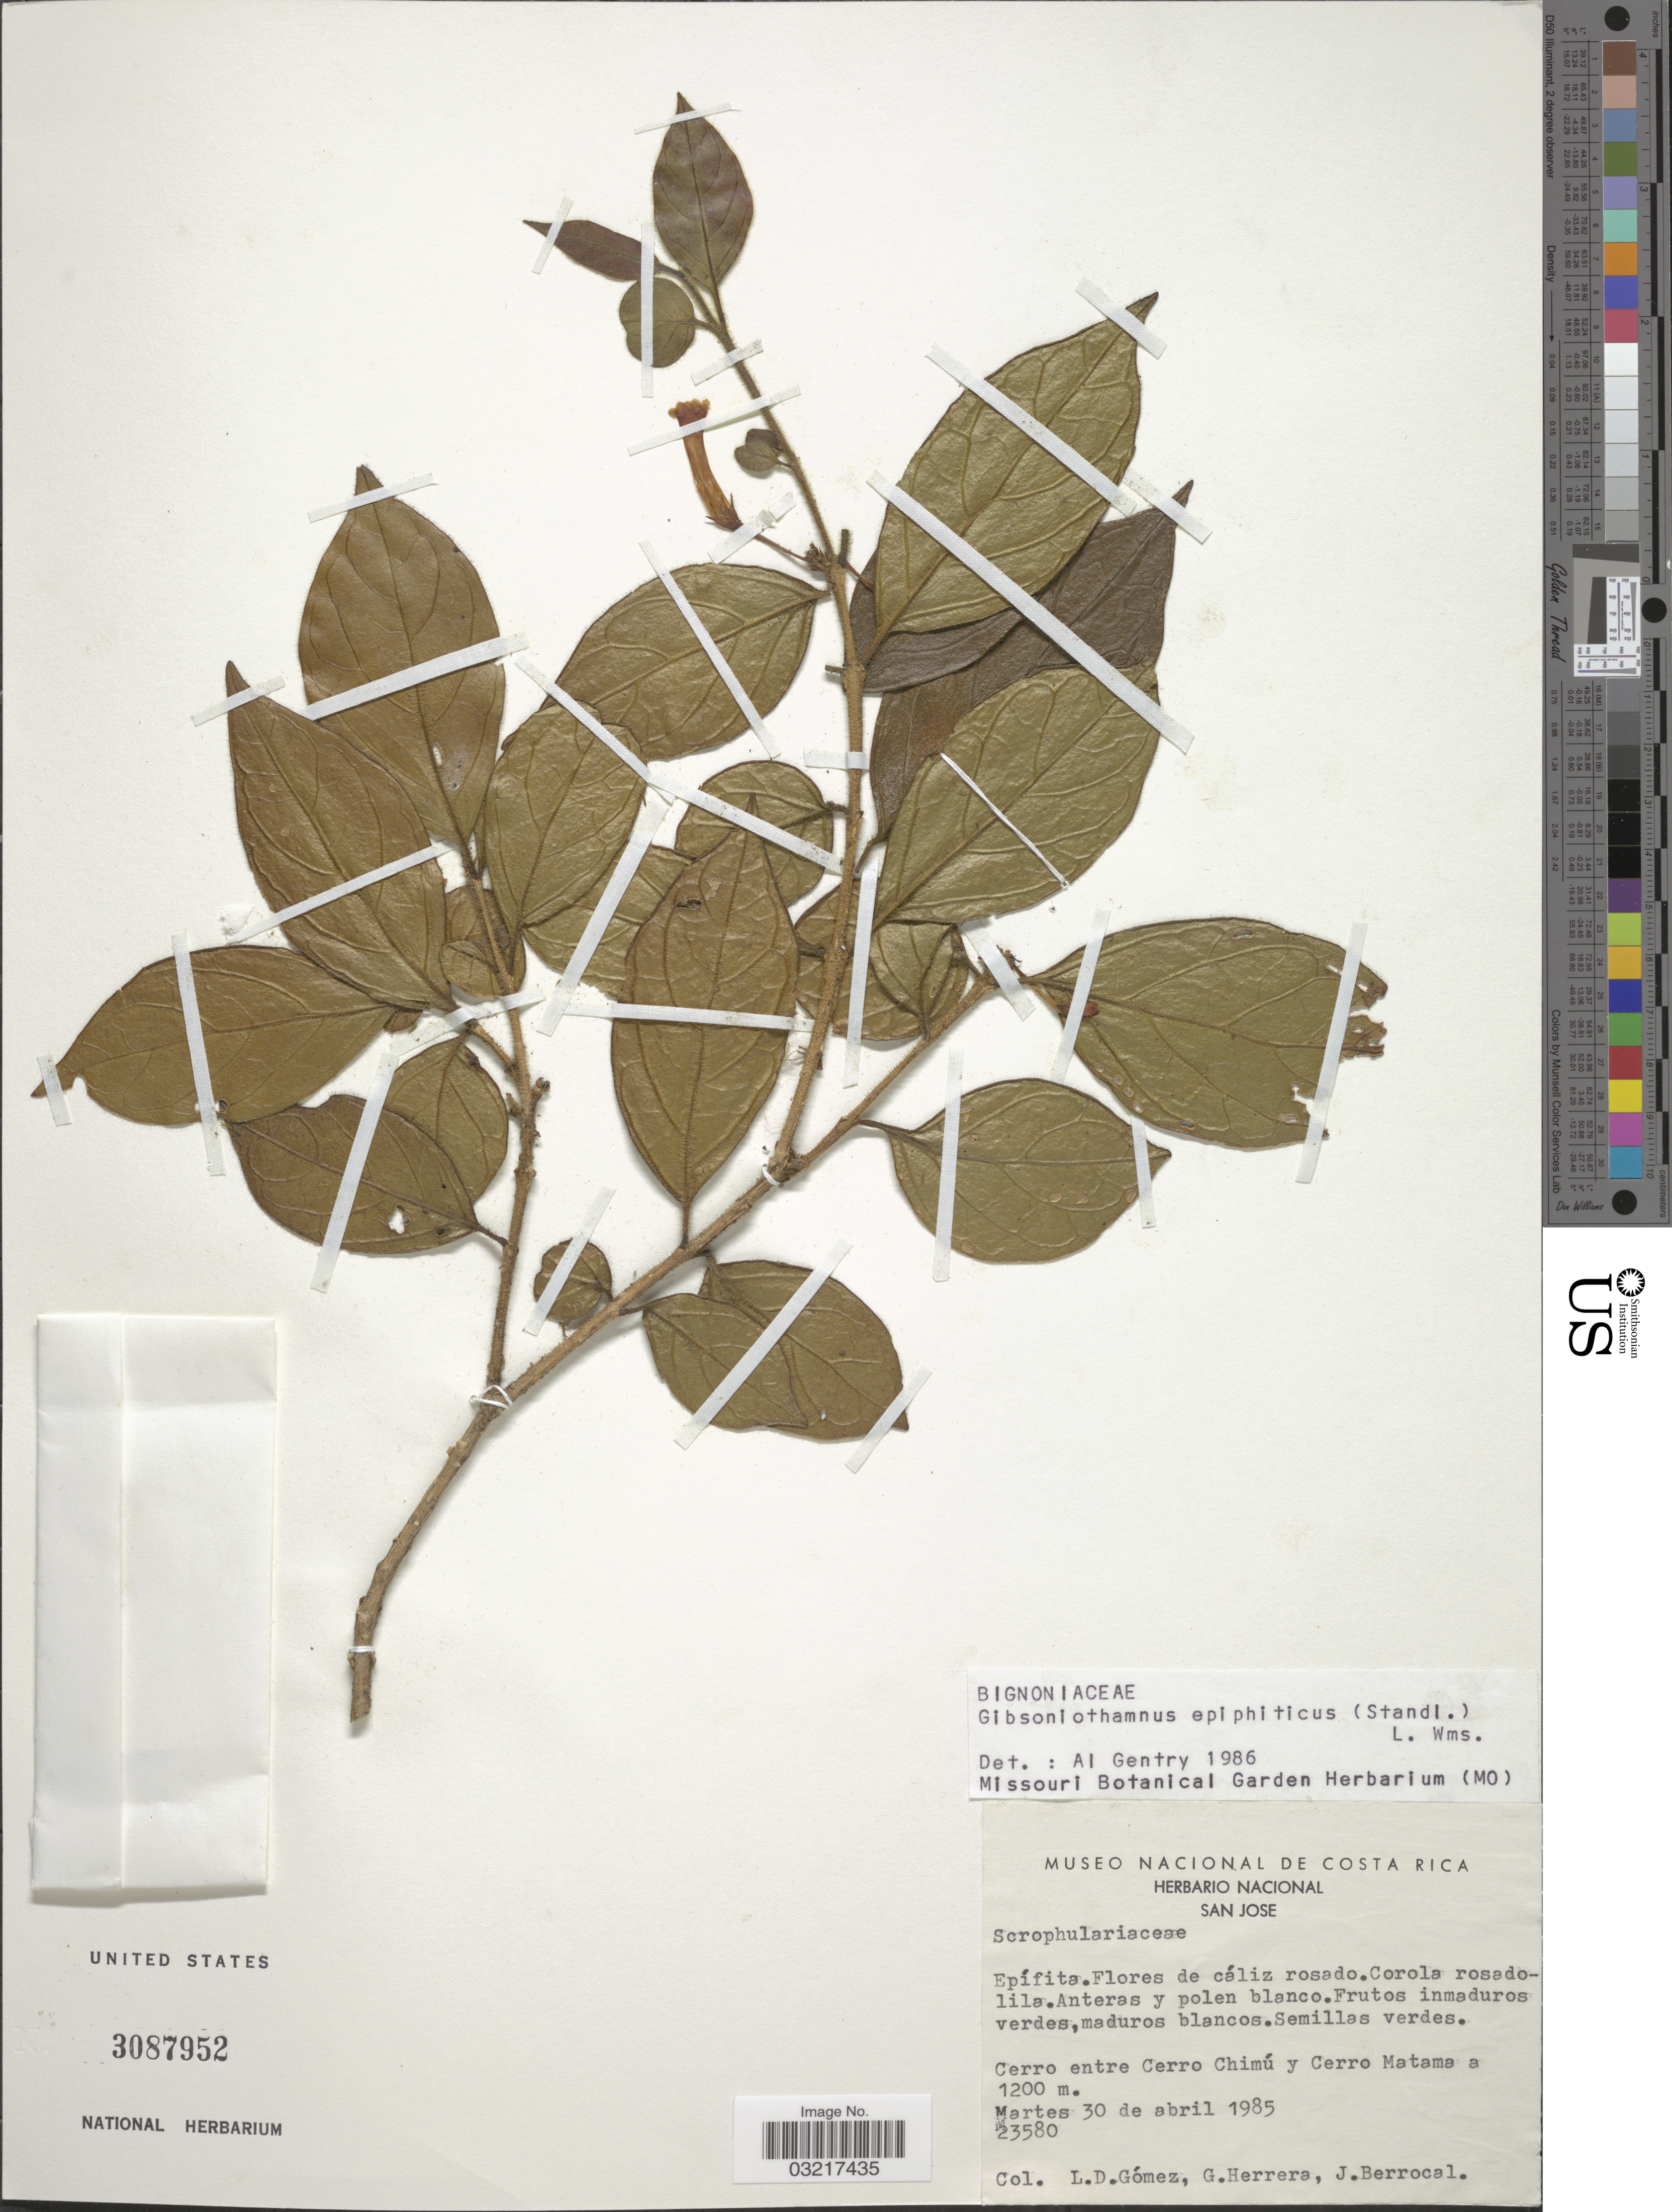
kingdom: Plantae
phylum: Tracheophyta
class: Magnoliopsida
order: Lamiales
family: Schlegeliaceae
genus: Gibsoniothamnus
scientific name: Gibsoniothamnus epiphyticus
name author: (Standl.) L.O. Williams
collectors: L. D. Gómez, G. Herrera & J. Berrocal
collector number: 23580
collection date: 1985-04-30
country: Costa Rica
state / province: San José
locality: Cerro entre Cerro Chimú y Cerro Matama.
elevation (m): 1200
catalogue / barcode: US 3087952